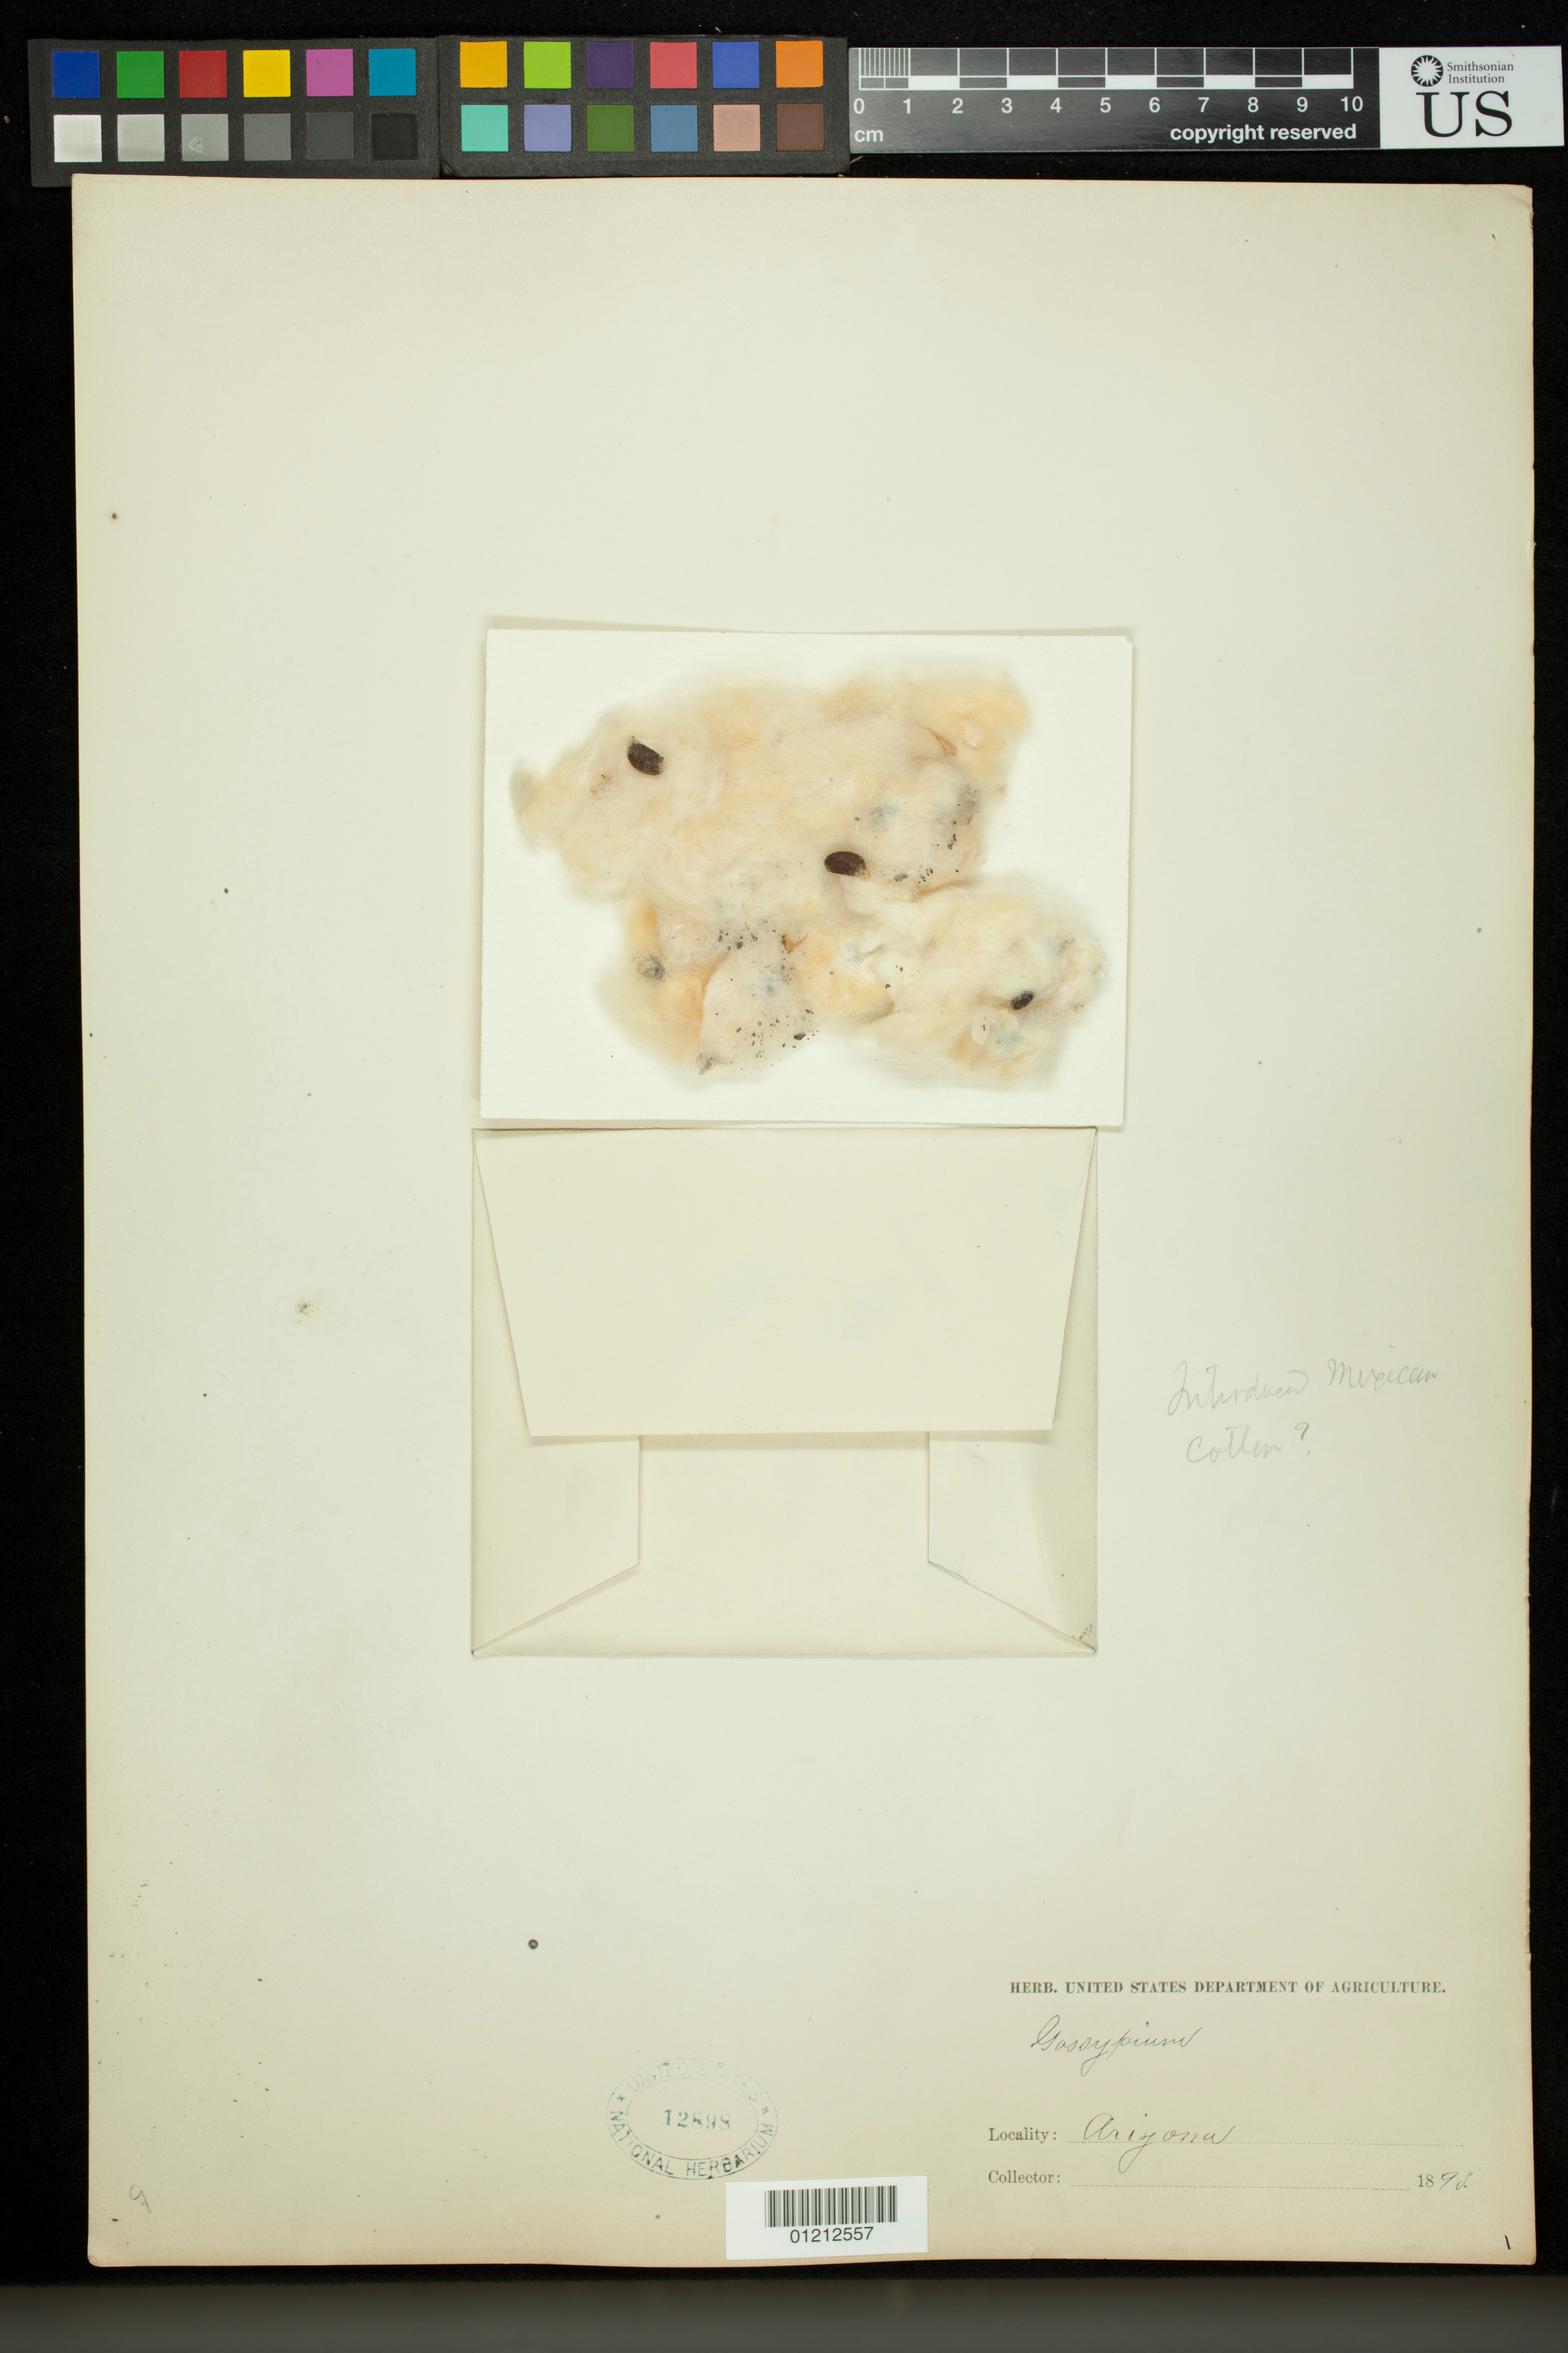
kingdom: Plantae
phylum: Tracheophyta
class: Magnoliopsida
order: Malvales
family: Malvaceae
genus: Gossypium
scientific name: Gossypium hirsutum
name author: L.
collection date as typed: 1890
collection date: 1890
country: United States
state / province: Arizona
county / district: Cochise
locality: Fort Huachuca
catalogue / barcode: US 12898